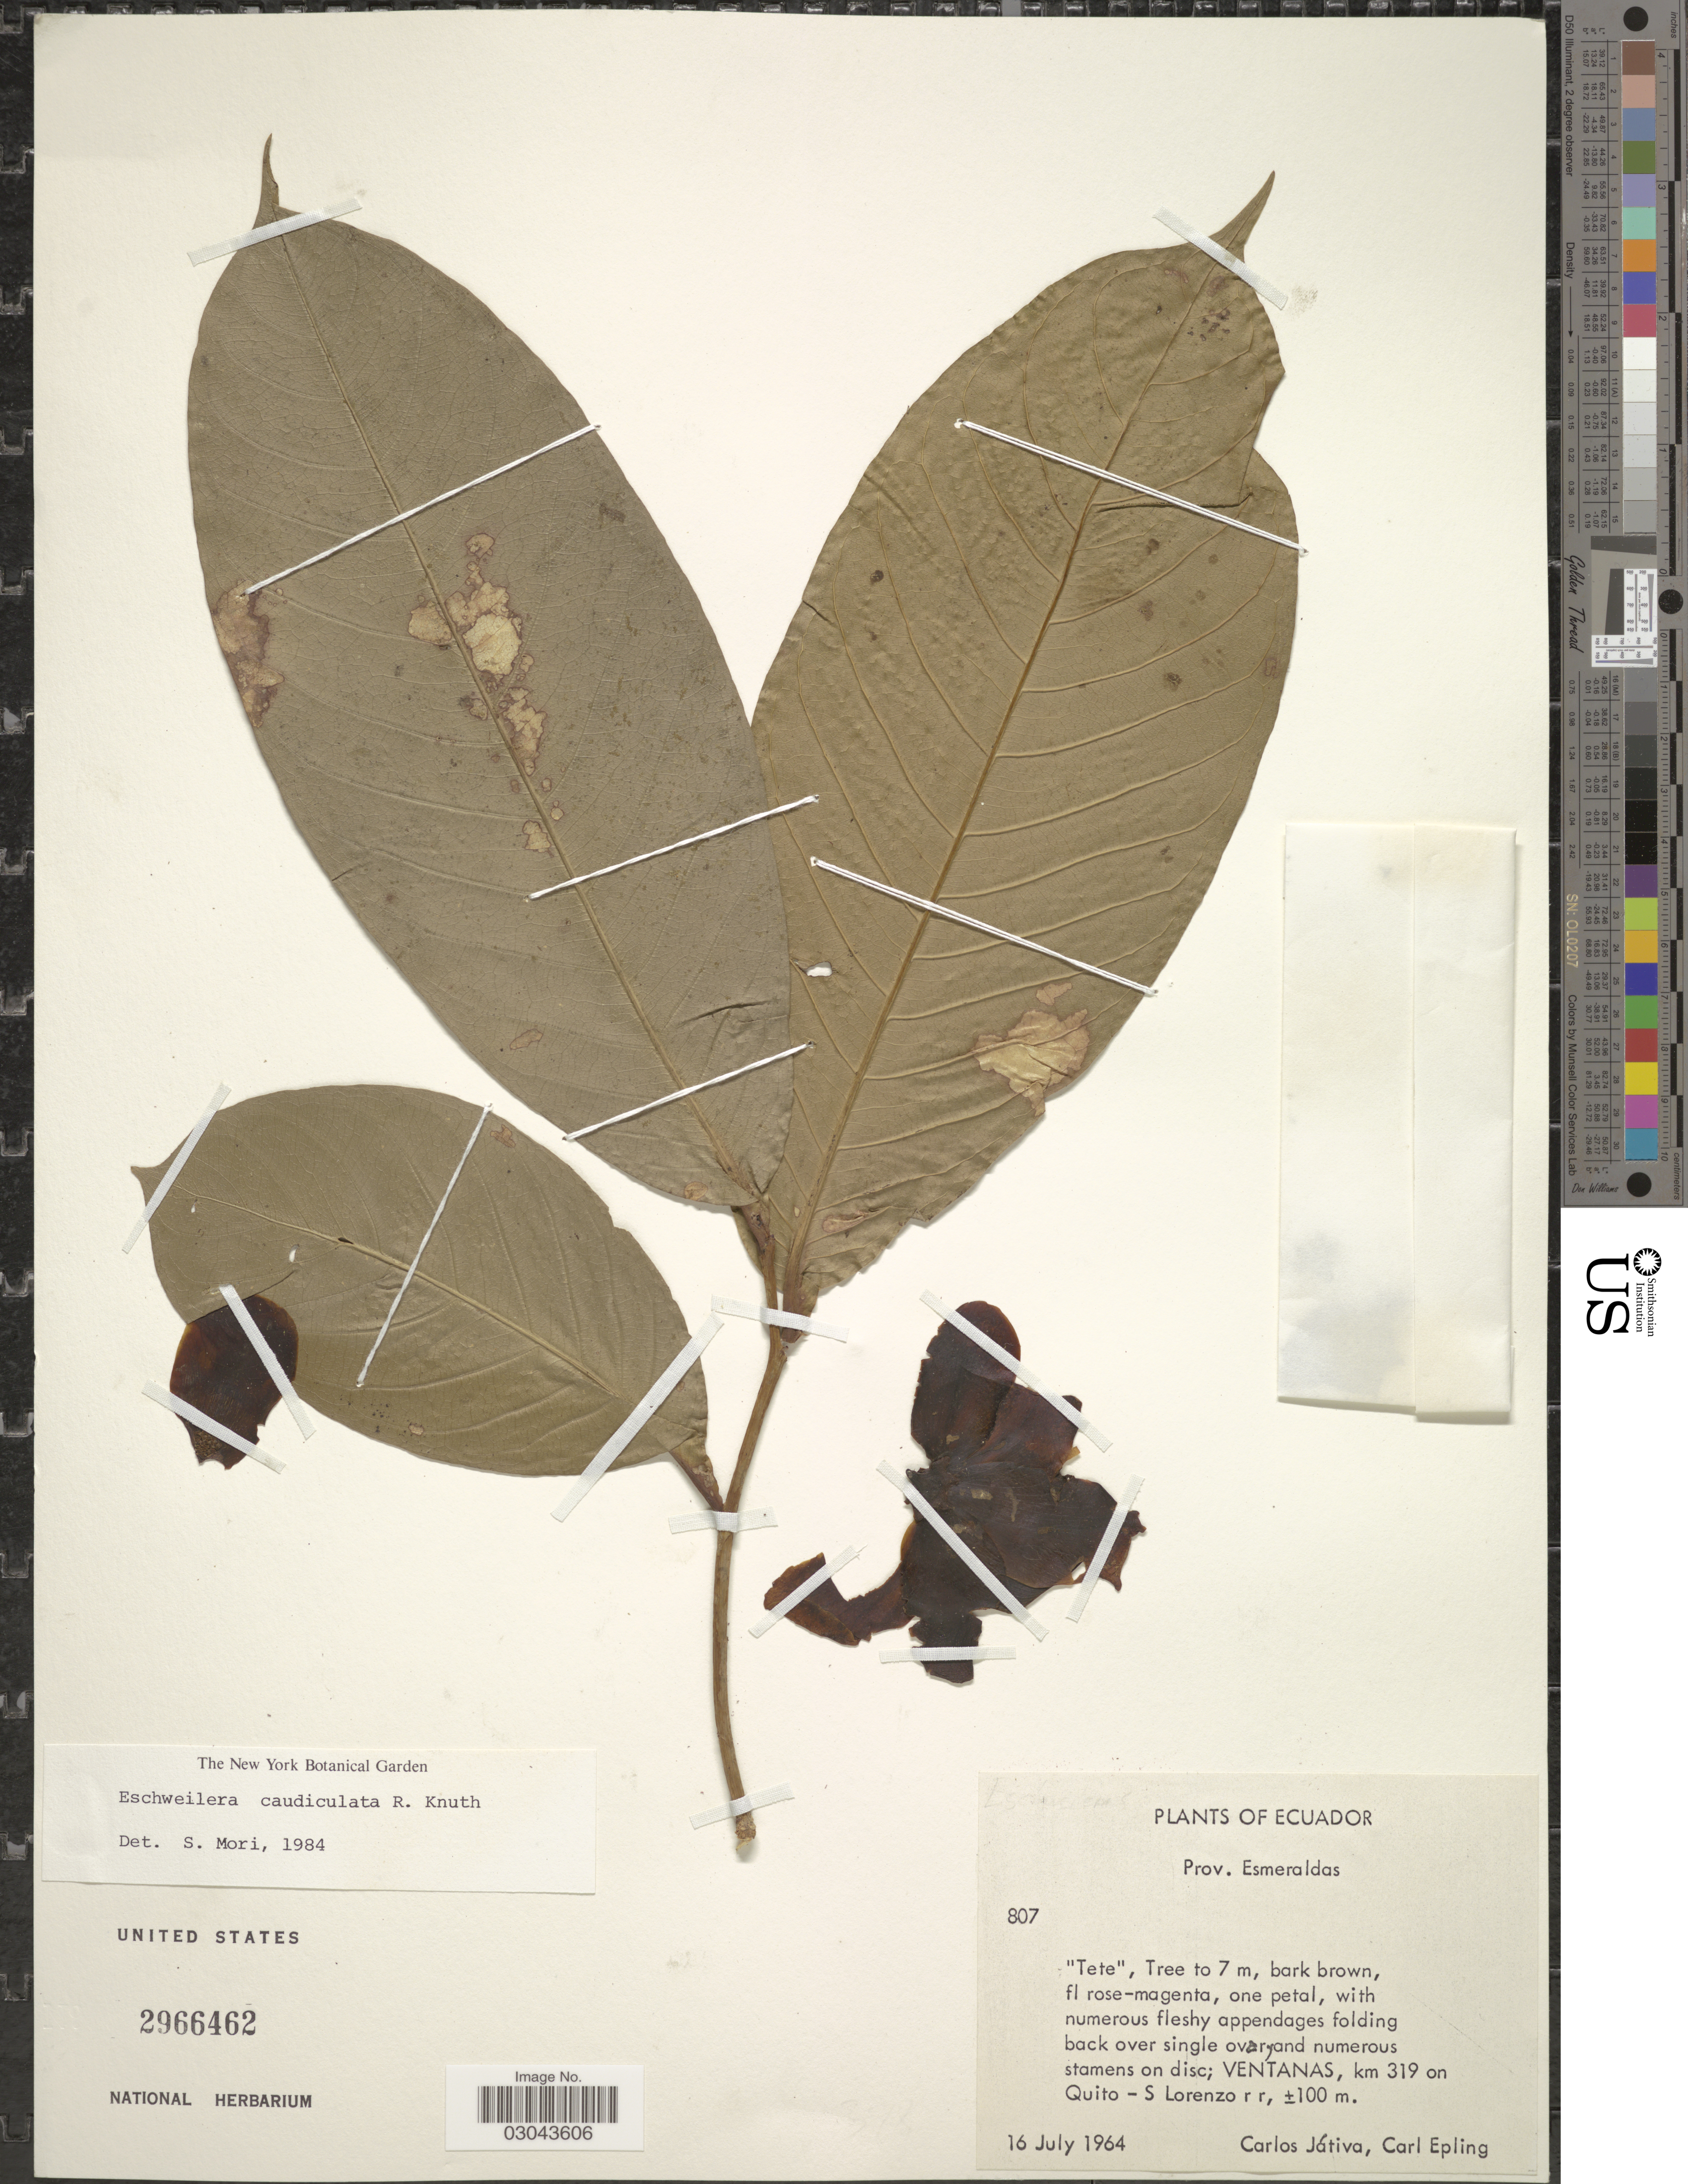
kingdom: Plantae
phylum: Tracheophyta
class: Magnoliopsida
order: Ericales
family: Lecythidaceae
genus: Eschweilera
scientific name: Eschweilera caudiculata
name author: R. Knuth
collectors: C. D. Játiva & C. C. Epling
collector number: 807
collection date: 1964-07-16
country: Ecuador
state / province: Esmeraldas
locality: Ventanas, km 319 on Quito-S Lorenzo r r.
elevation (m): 100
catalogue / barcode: US 2966462